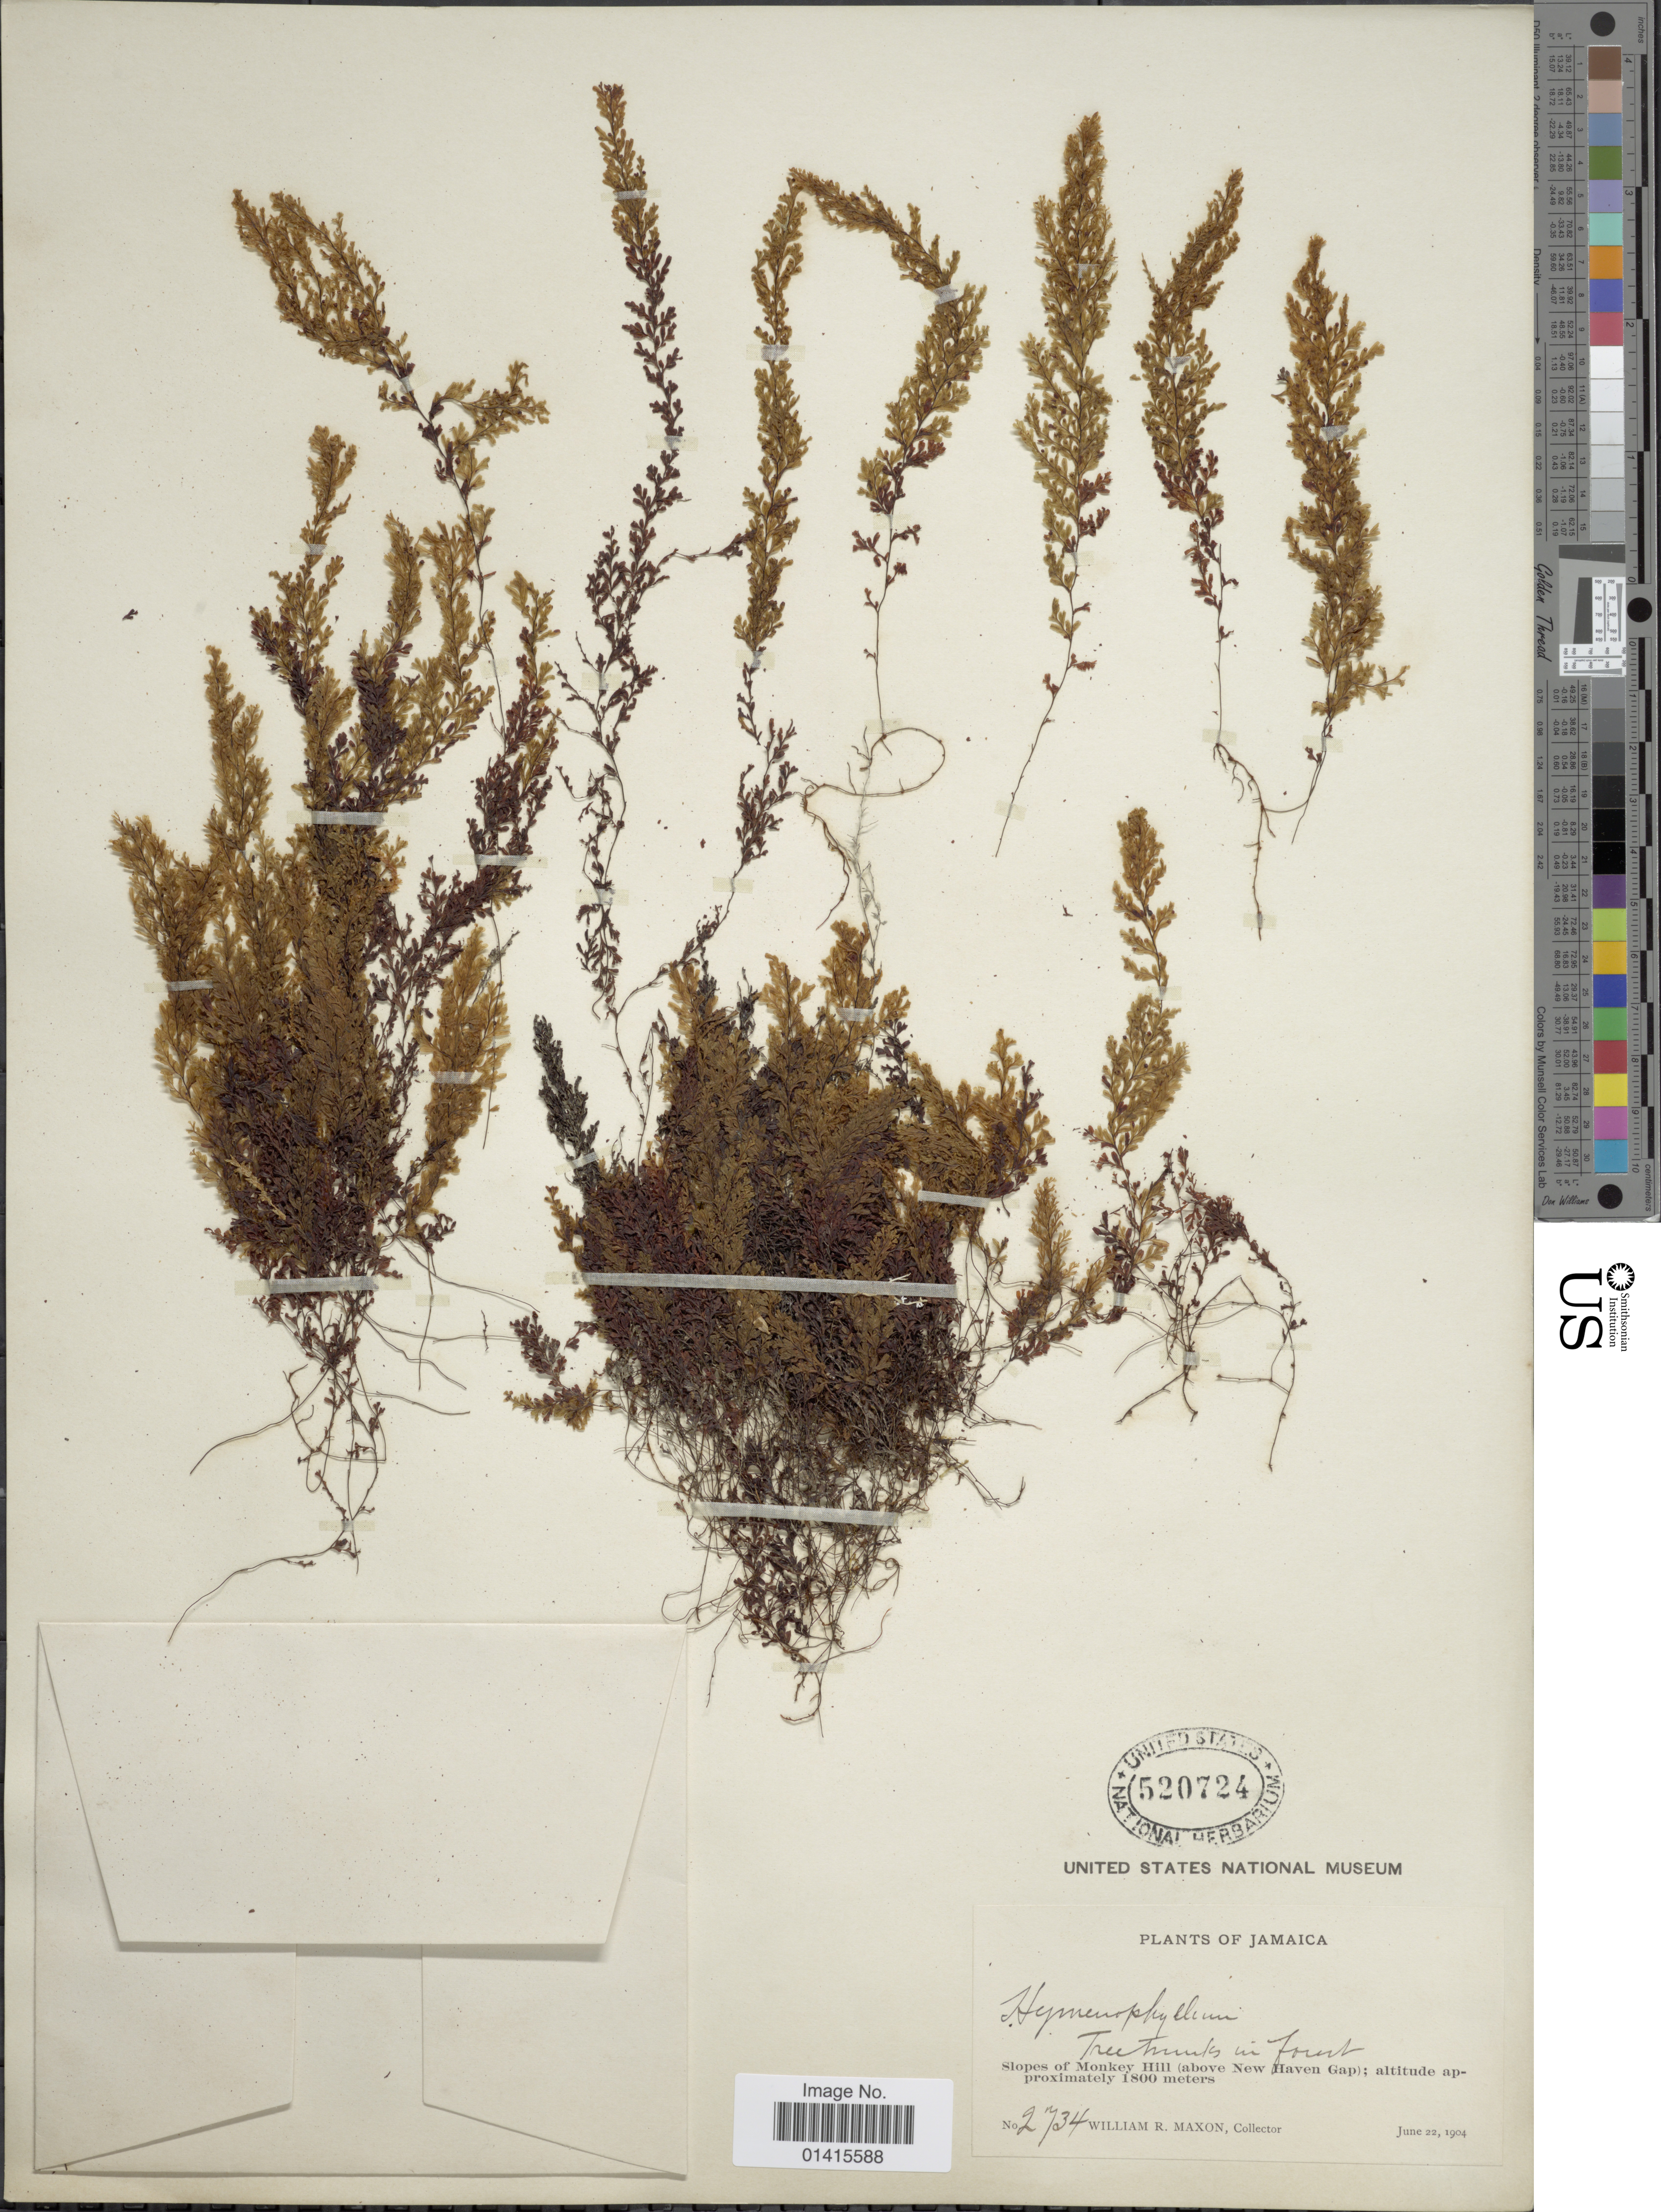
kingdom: Plantae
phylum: Tracheophyta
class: Polypodiopsida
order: Hymenophyllales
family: Hymenophyllaceae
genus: Hymenophyllum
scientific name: Hymenophyllum undulatum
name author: (Sw.) Sw.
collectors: W. R. Maxon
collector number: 2734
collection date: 1904-06-22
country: Jamaica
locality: Slopes of Monkey Hill(above New Haven Gap)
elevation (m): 1800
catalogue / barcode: US 520724